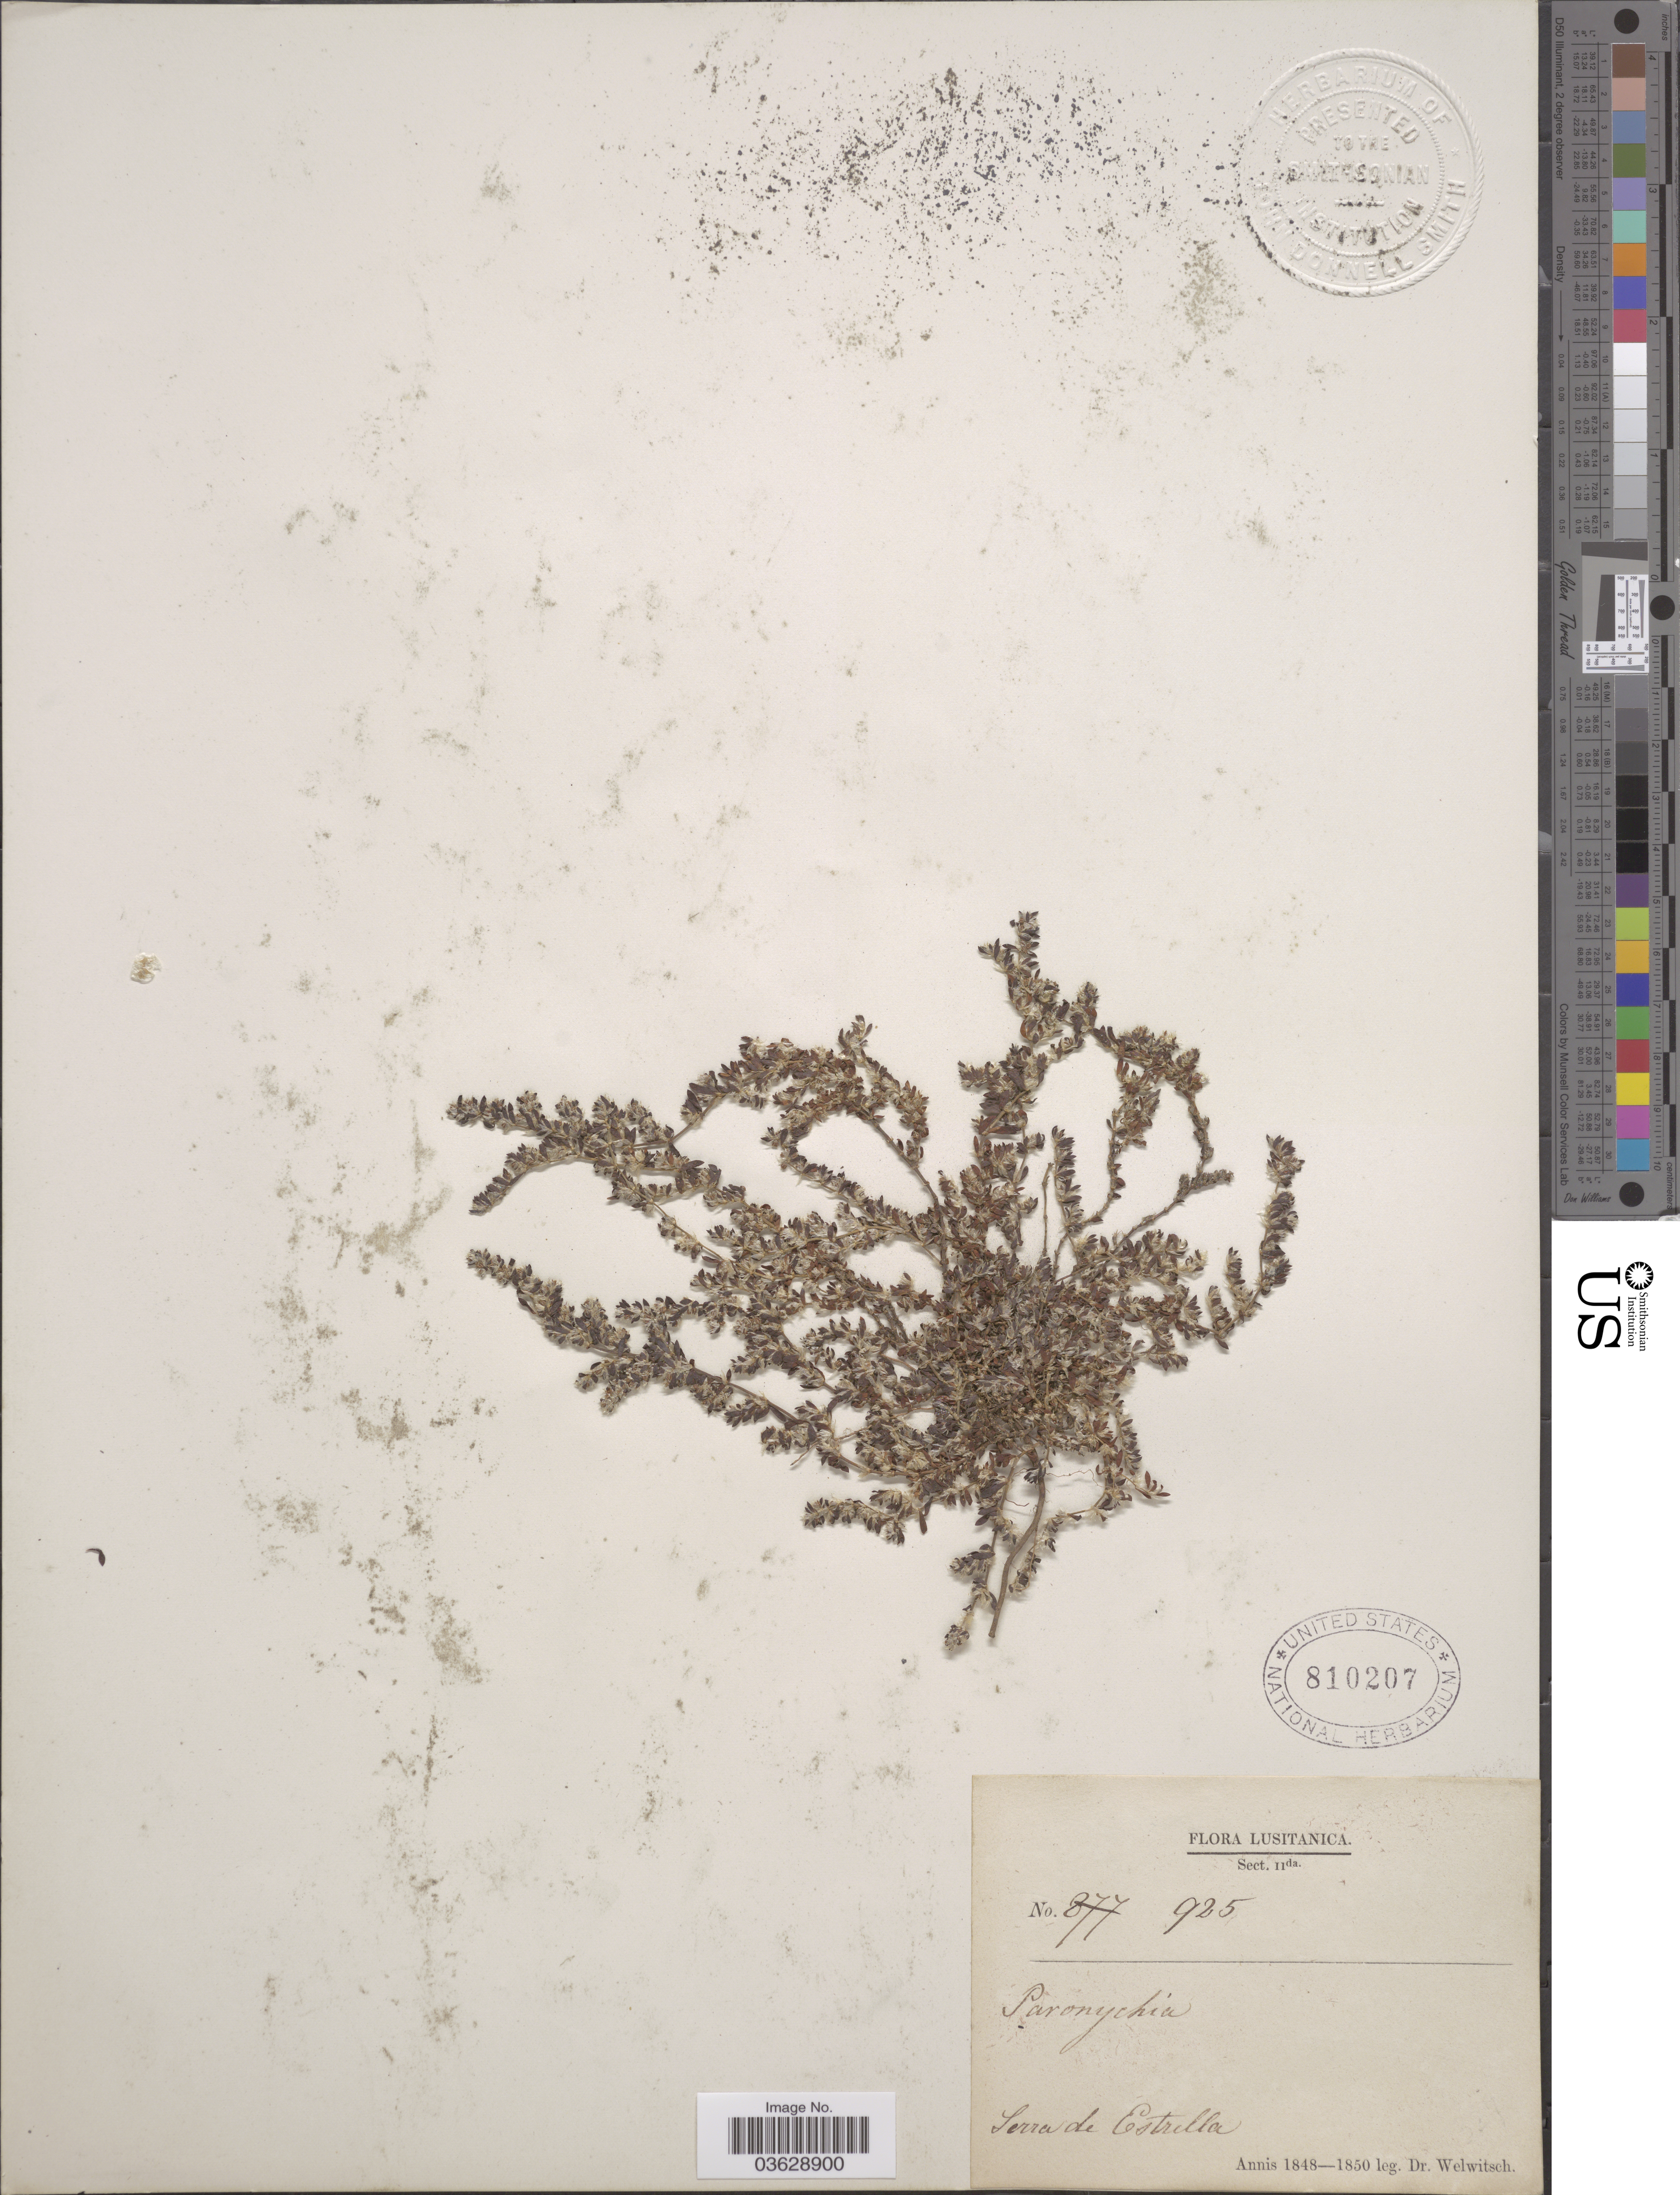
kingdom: Plantae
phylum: Tracheophyta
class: Magnoliopsida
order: Caryophyllales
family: Caryophyllaceae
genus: Paronychia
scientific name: Paronychia sp.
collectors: -. Welwitsch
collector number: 925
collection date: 1848/1850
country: Portugal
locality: Lusitanica. Serra de Estrella.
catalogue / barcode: US 810207